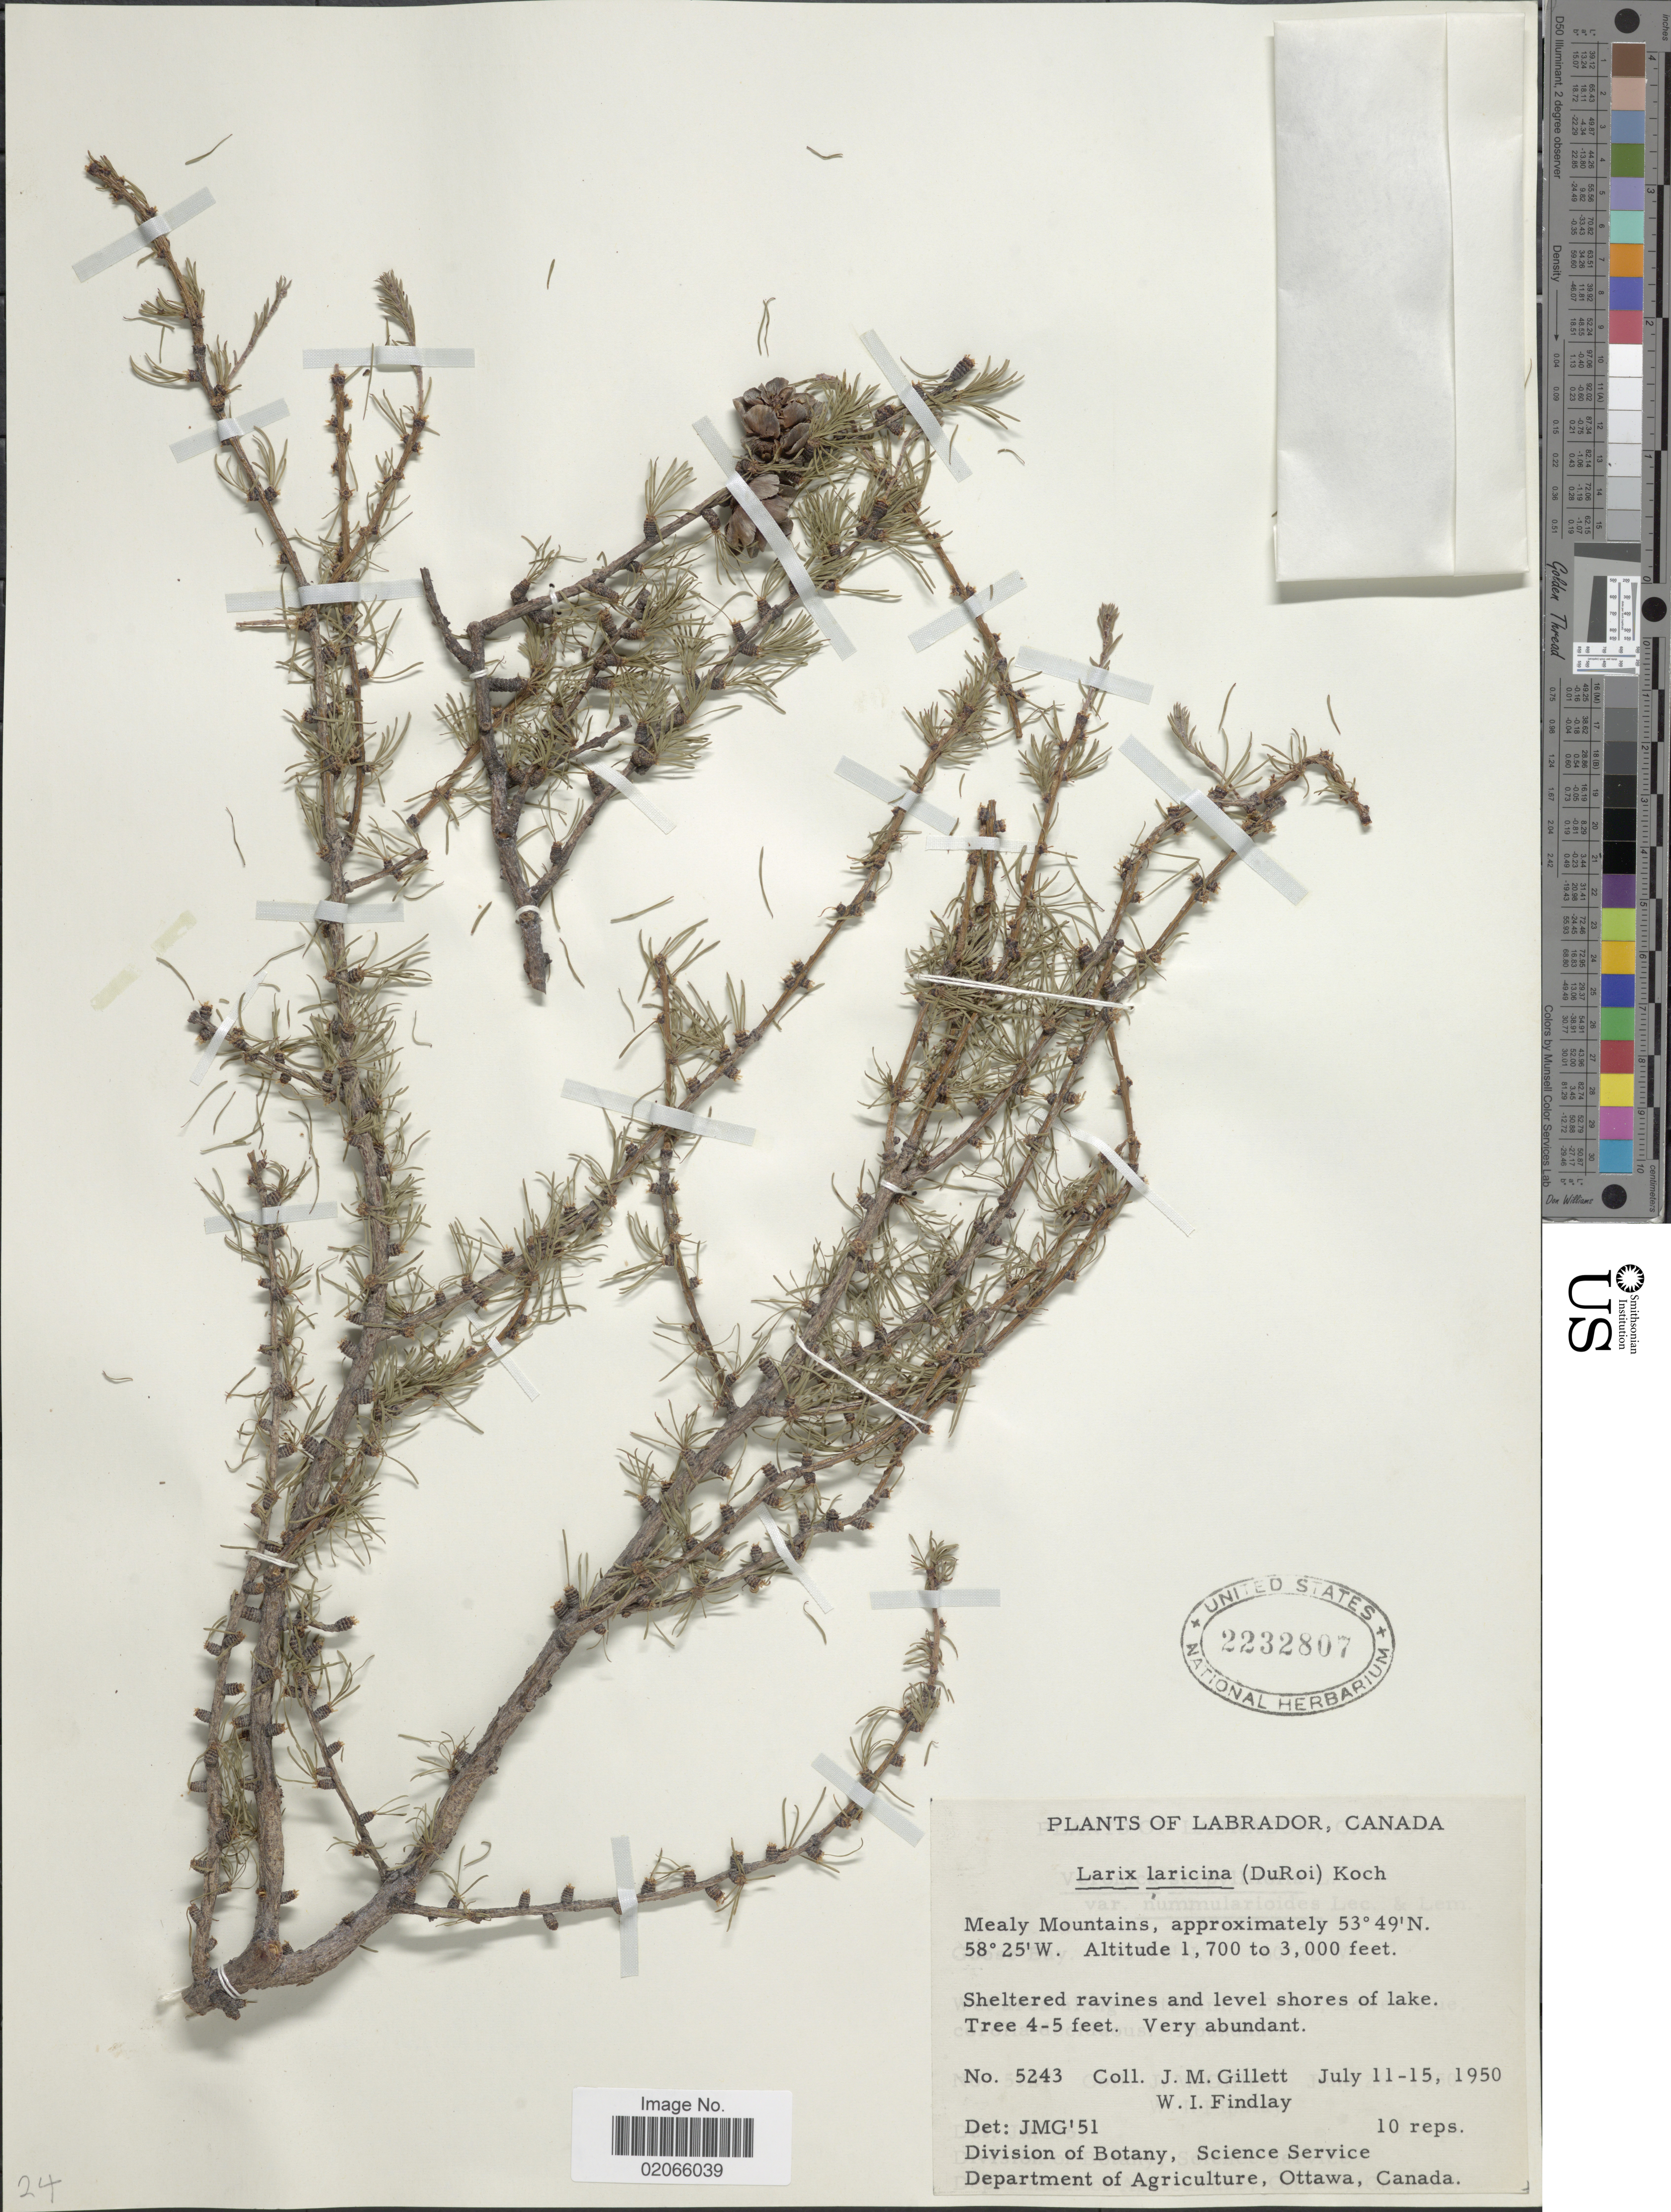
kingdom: Plantae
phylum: Tracheophyta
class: Pinopsida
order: Pinales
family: Pinaceae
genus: Larix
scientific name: Larix laricina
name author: (Du Roi) K. Koch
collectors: J. M. Gillett & W. Findlay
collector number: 5243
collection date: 1950-07-11/1950-07-15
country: Canada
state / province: Newfoundland and Labrador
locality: Labrador, Canada. Mealy Mountains.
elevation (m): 518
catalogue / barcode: US 2232807